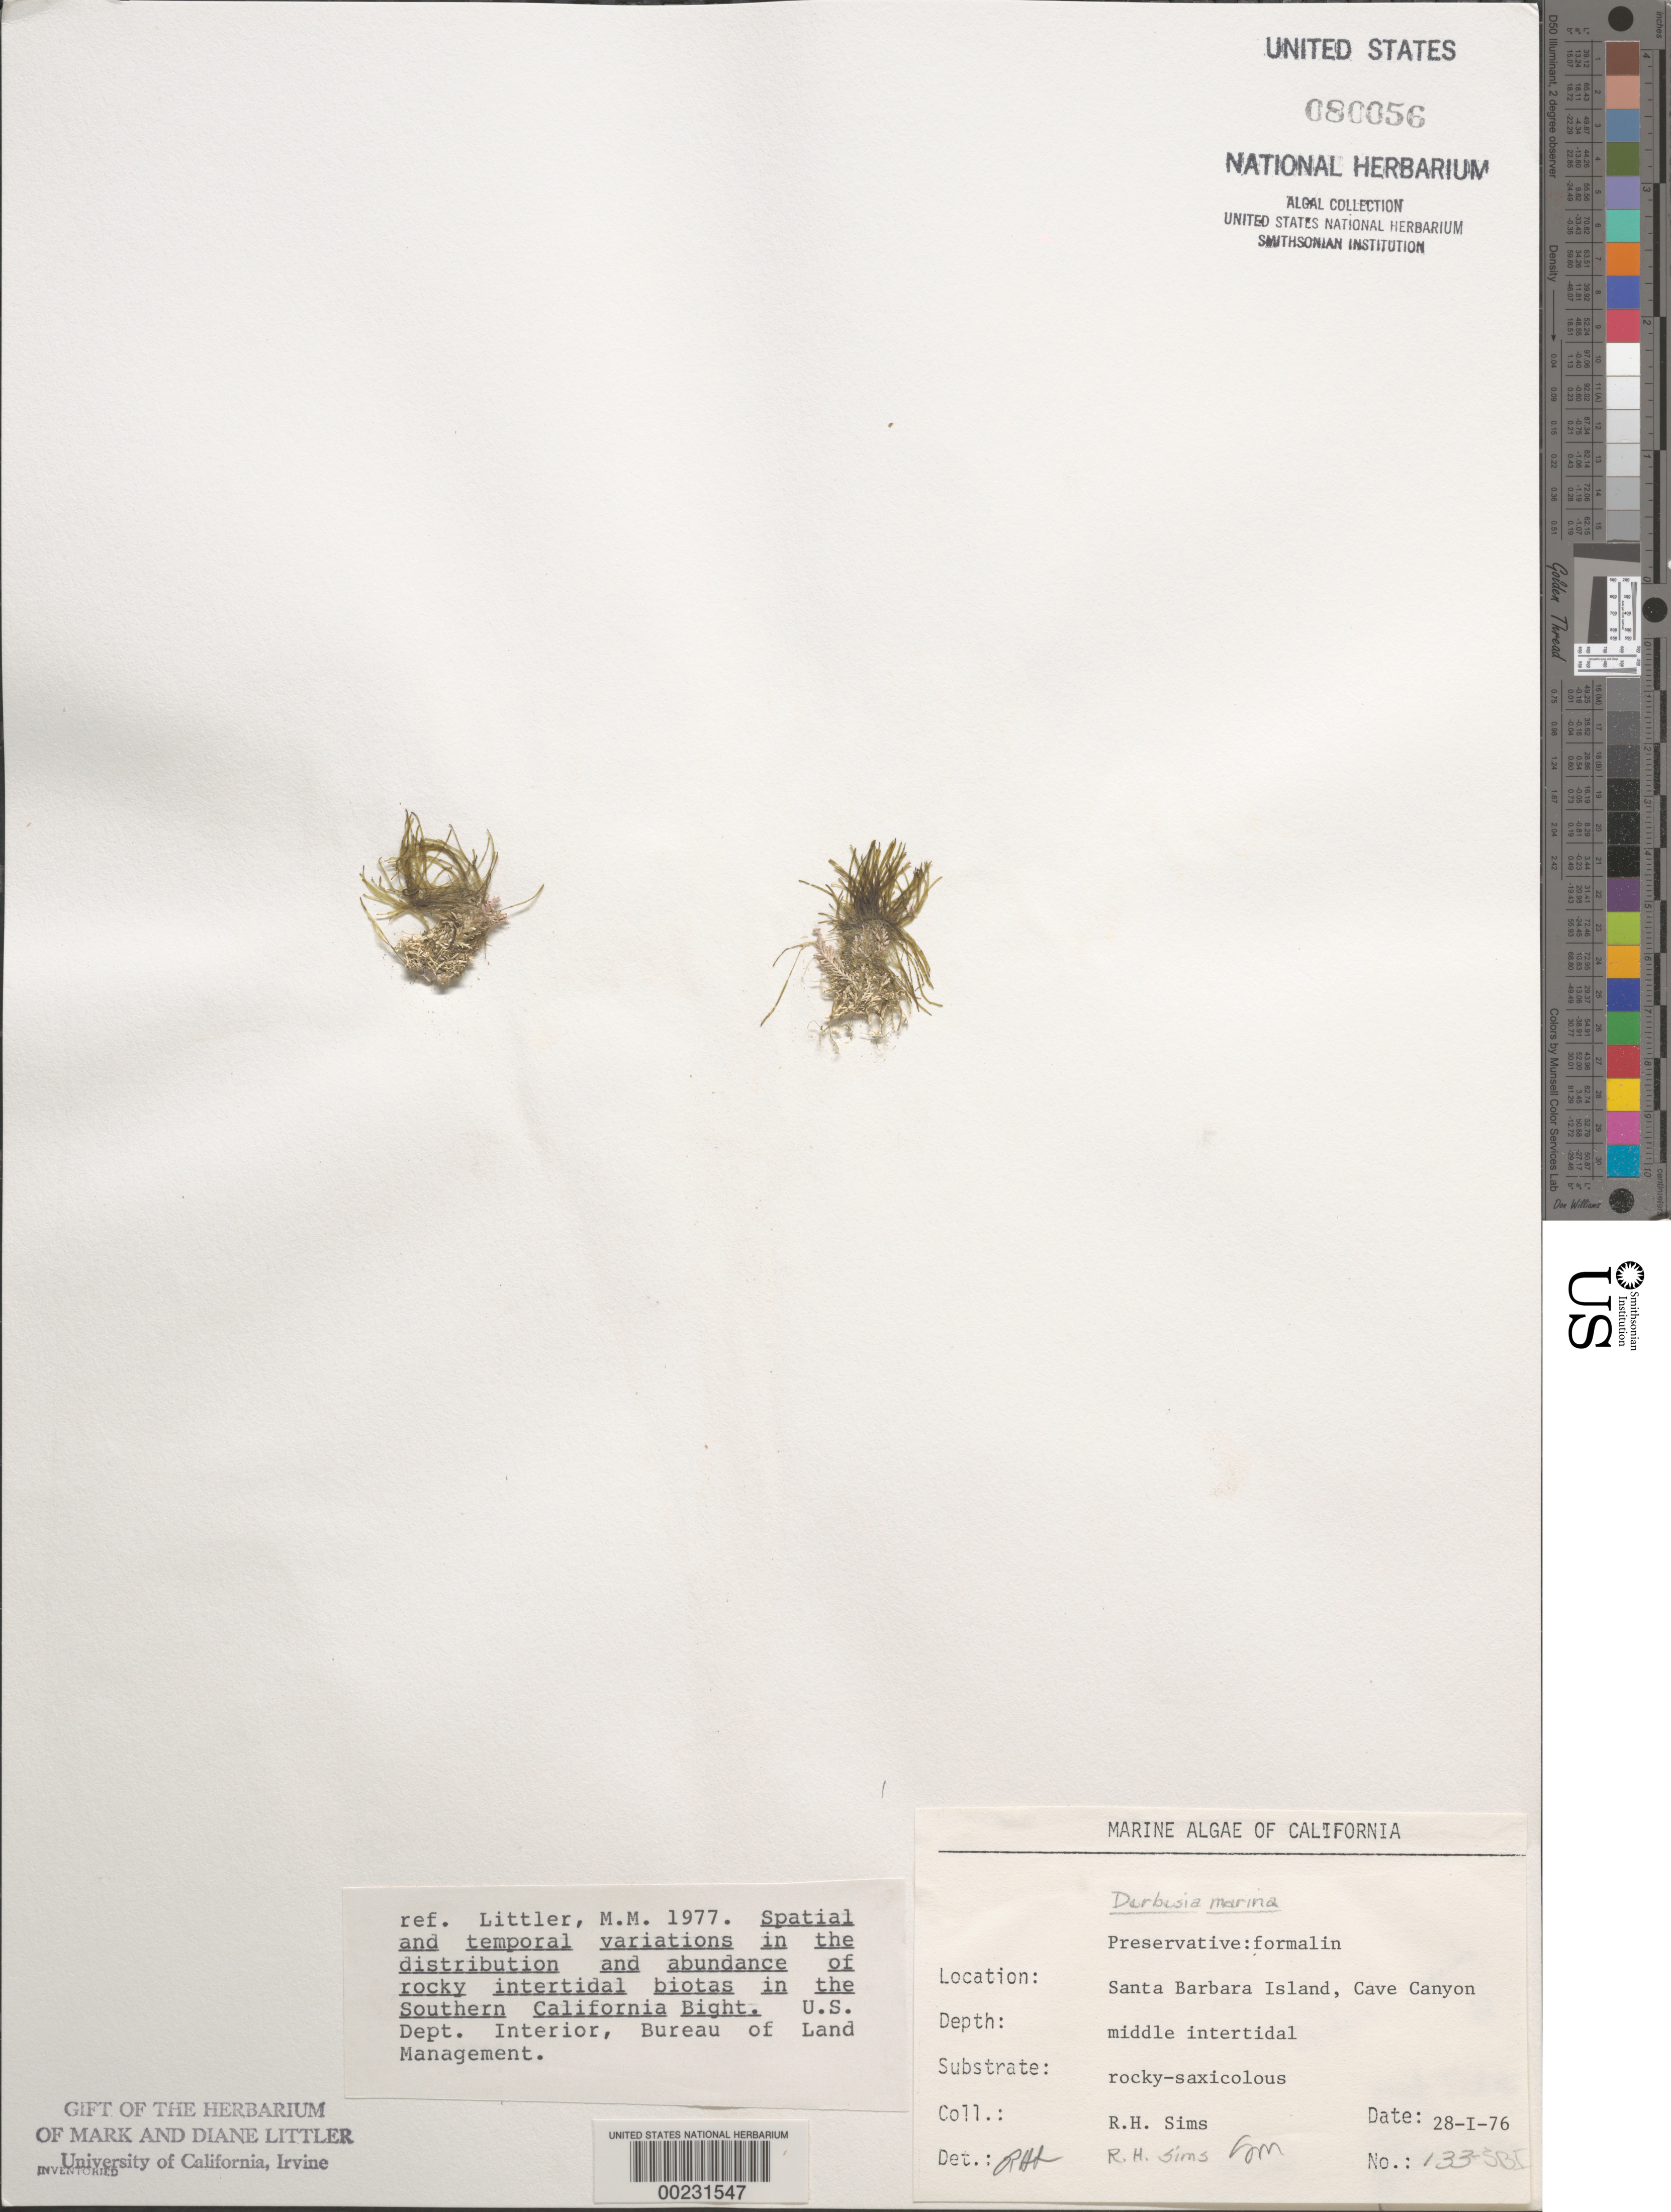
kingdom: Plantae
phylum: Chlorophyta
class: Ulvophyceae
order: Bryopsidales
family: Derbesiaceae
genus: Derbesia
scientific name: Derbesia marina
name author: (Lyngb.) Solier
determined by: Sims, Robert H.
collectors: R. H. Sims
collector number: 133-sbi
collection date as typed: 28 Jan 1976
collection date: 1976-01-28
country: United States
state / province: California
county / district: Santa Barbara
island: Santa Barbara Island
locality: Cave Canyon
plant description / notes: BLM-SOCALBIGHT Rocky Intertidal Survey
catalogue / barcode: US 80056